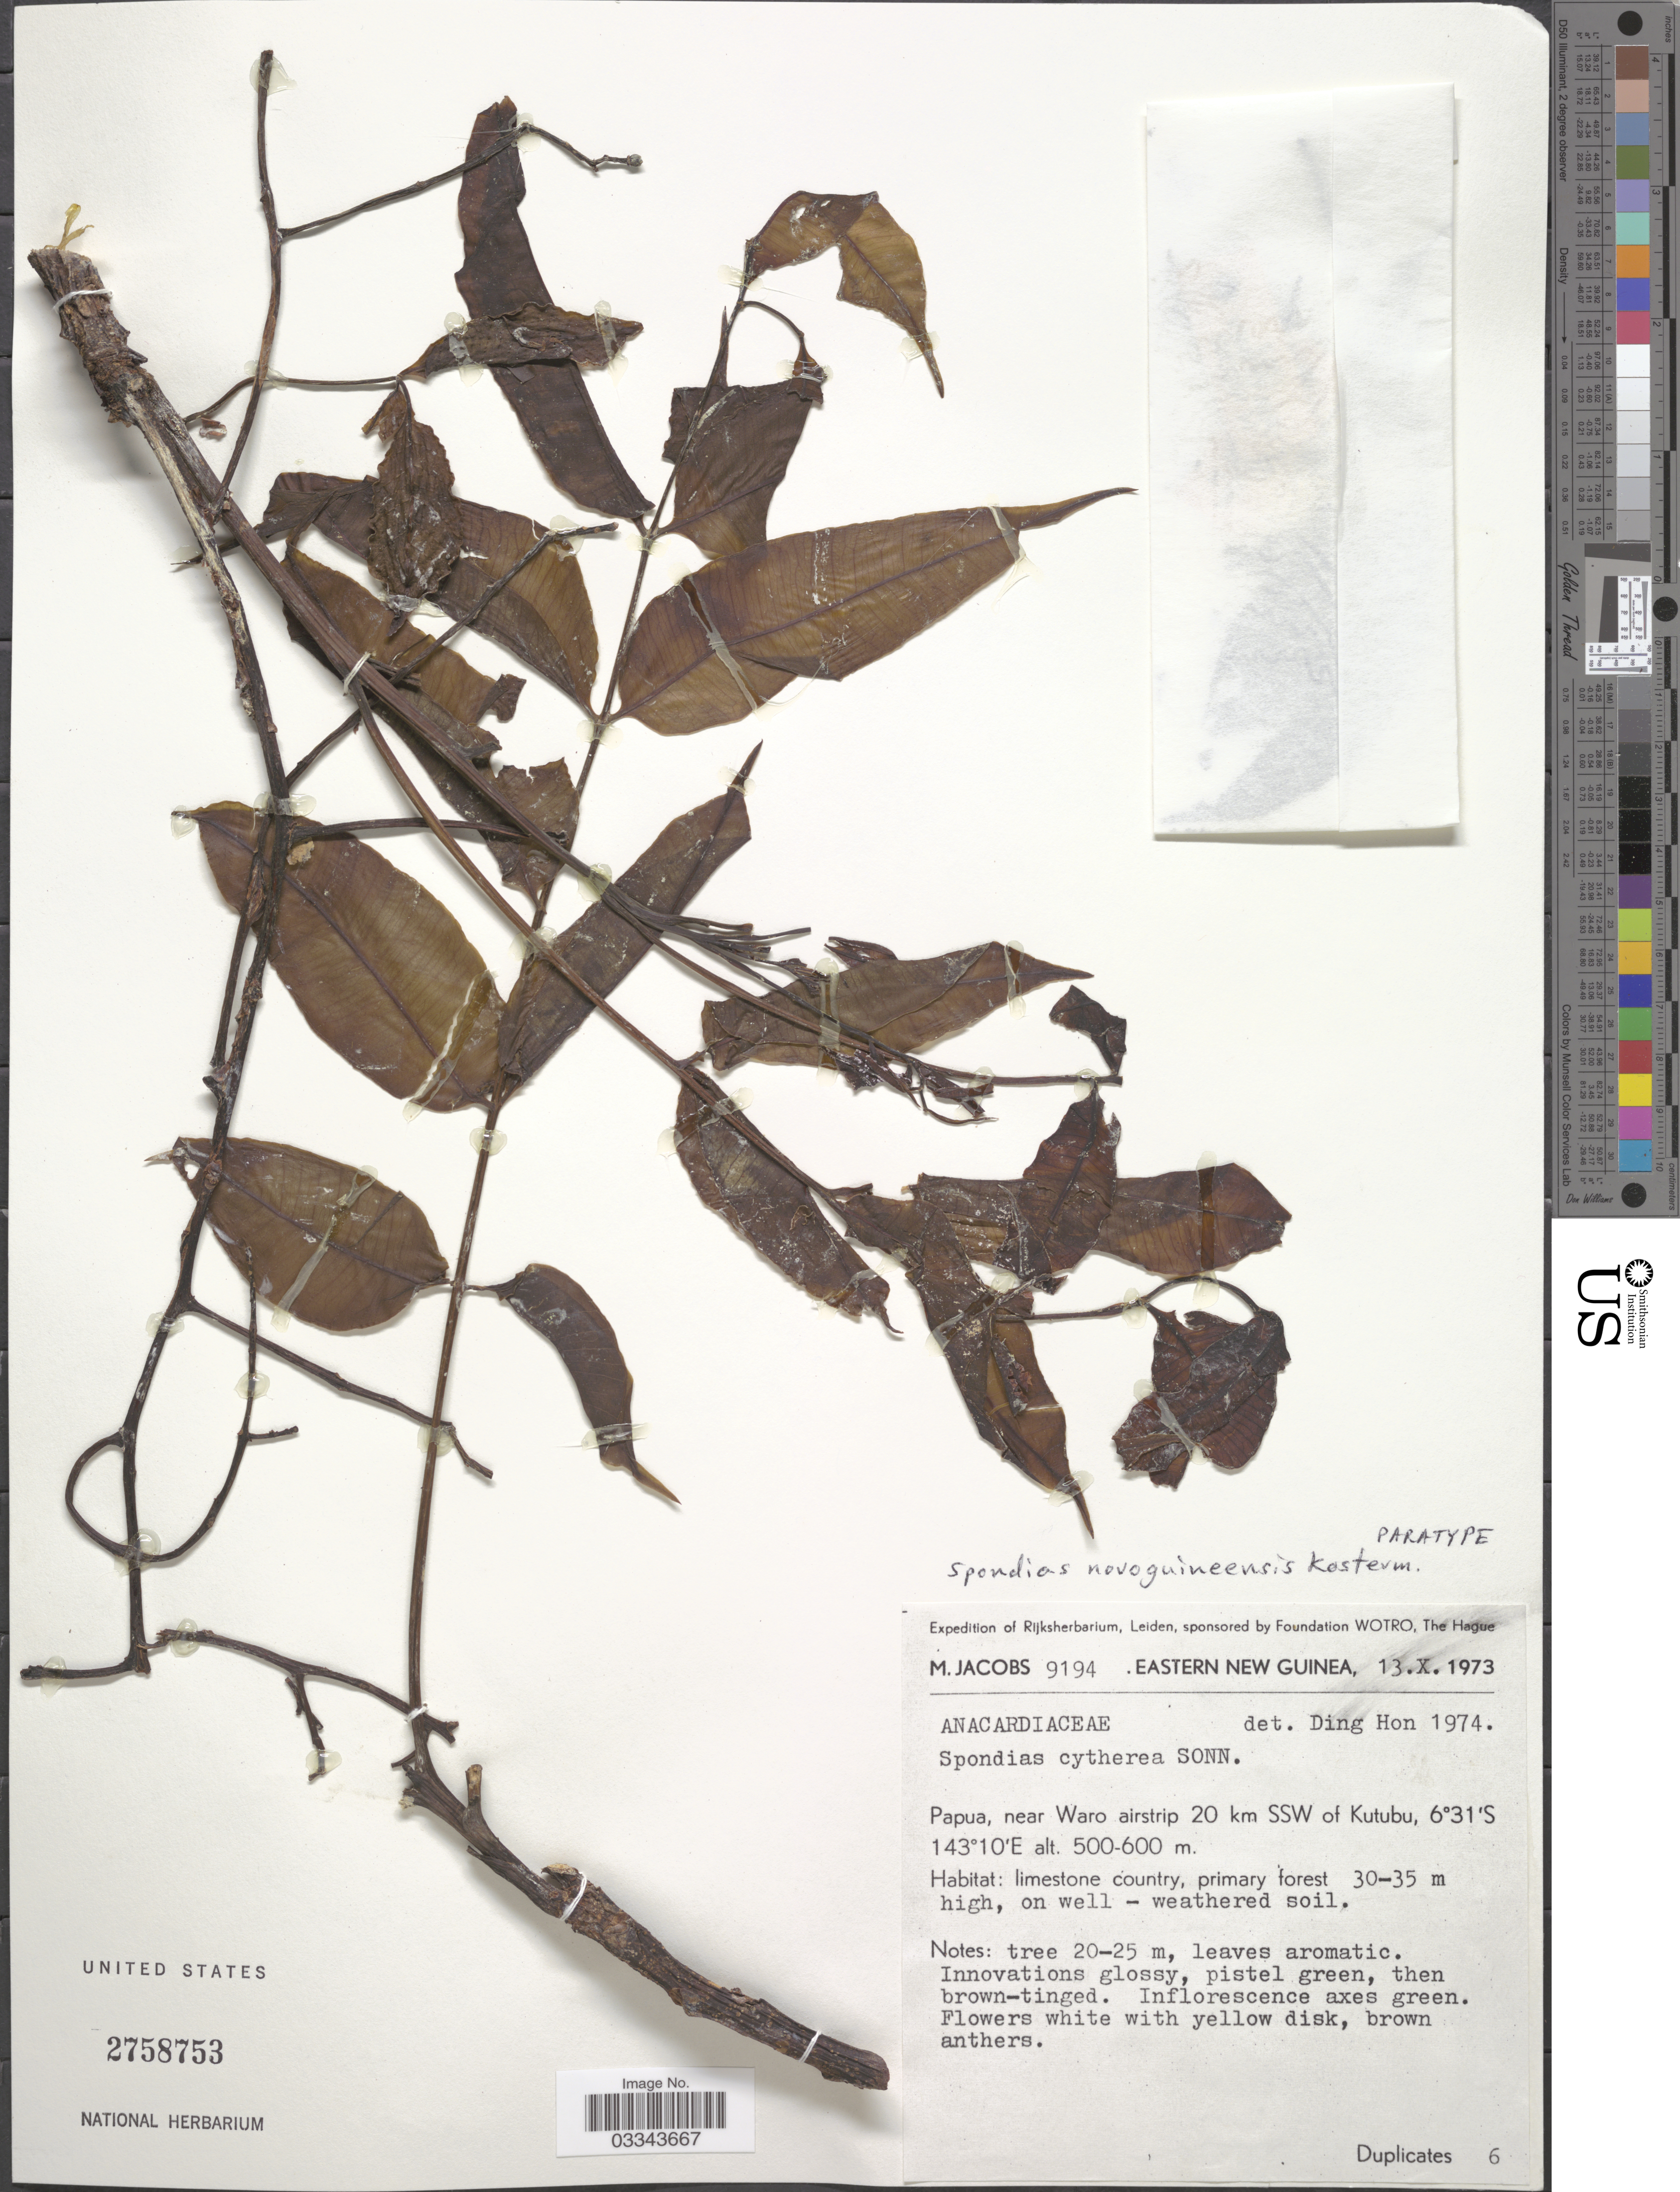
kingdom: Plantae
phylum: Tracheophyta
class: Magnoliopsida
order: Sapindales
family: Anacardiaceae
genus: Spondias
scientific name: Spondias novoguineensis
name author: Kosterm.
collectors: M. Jacobs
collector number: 9194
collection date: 1973-10-13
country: Papua New Guinea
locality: Eastern New Guinea. Papua, near Waro airstrip 20 km SSW of Kutubu.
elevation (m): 500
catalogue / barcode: US 2758753